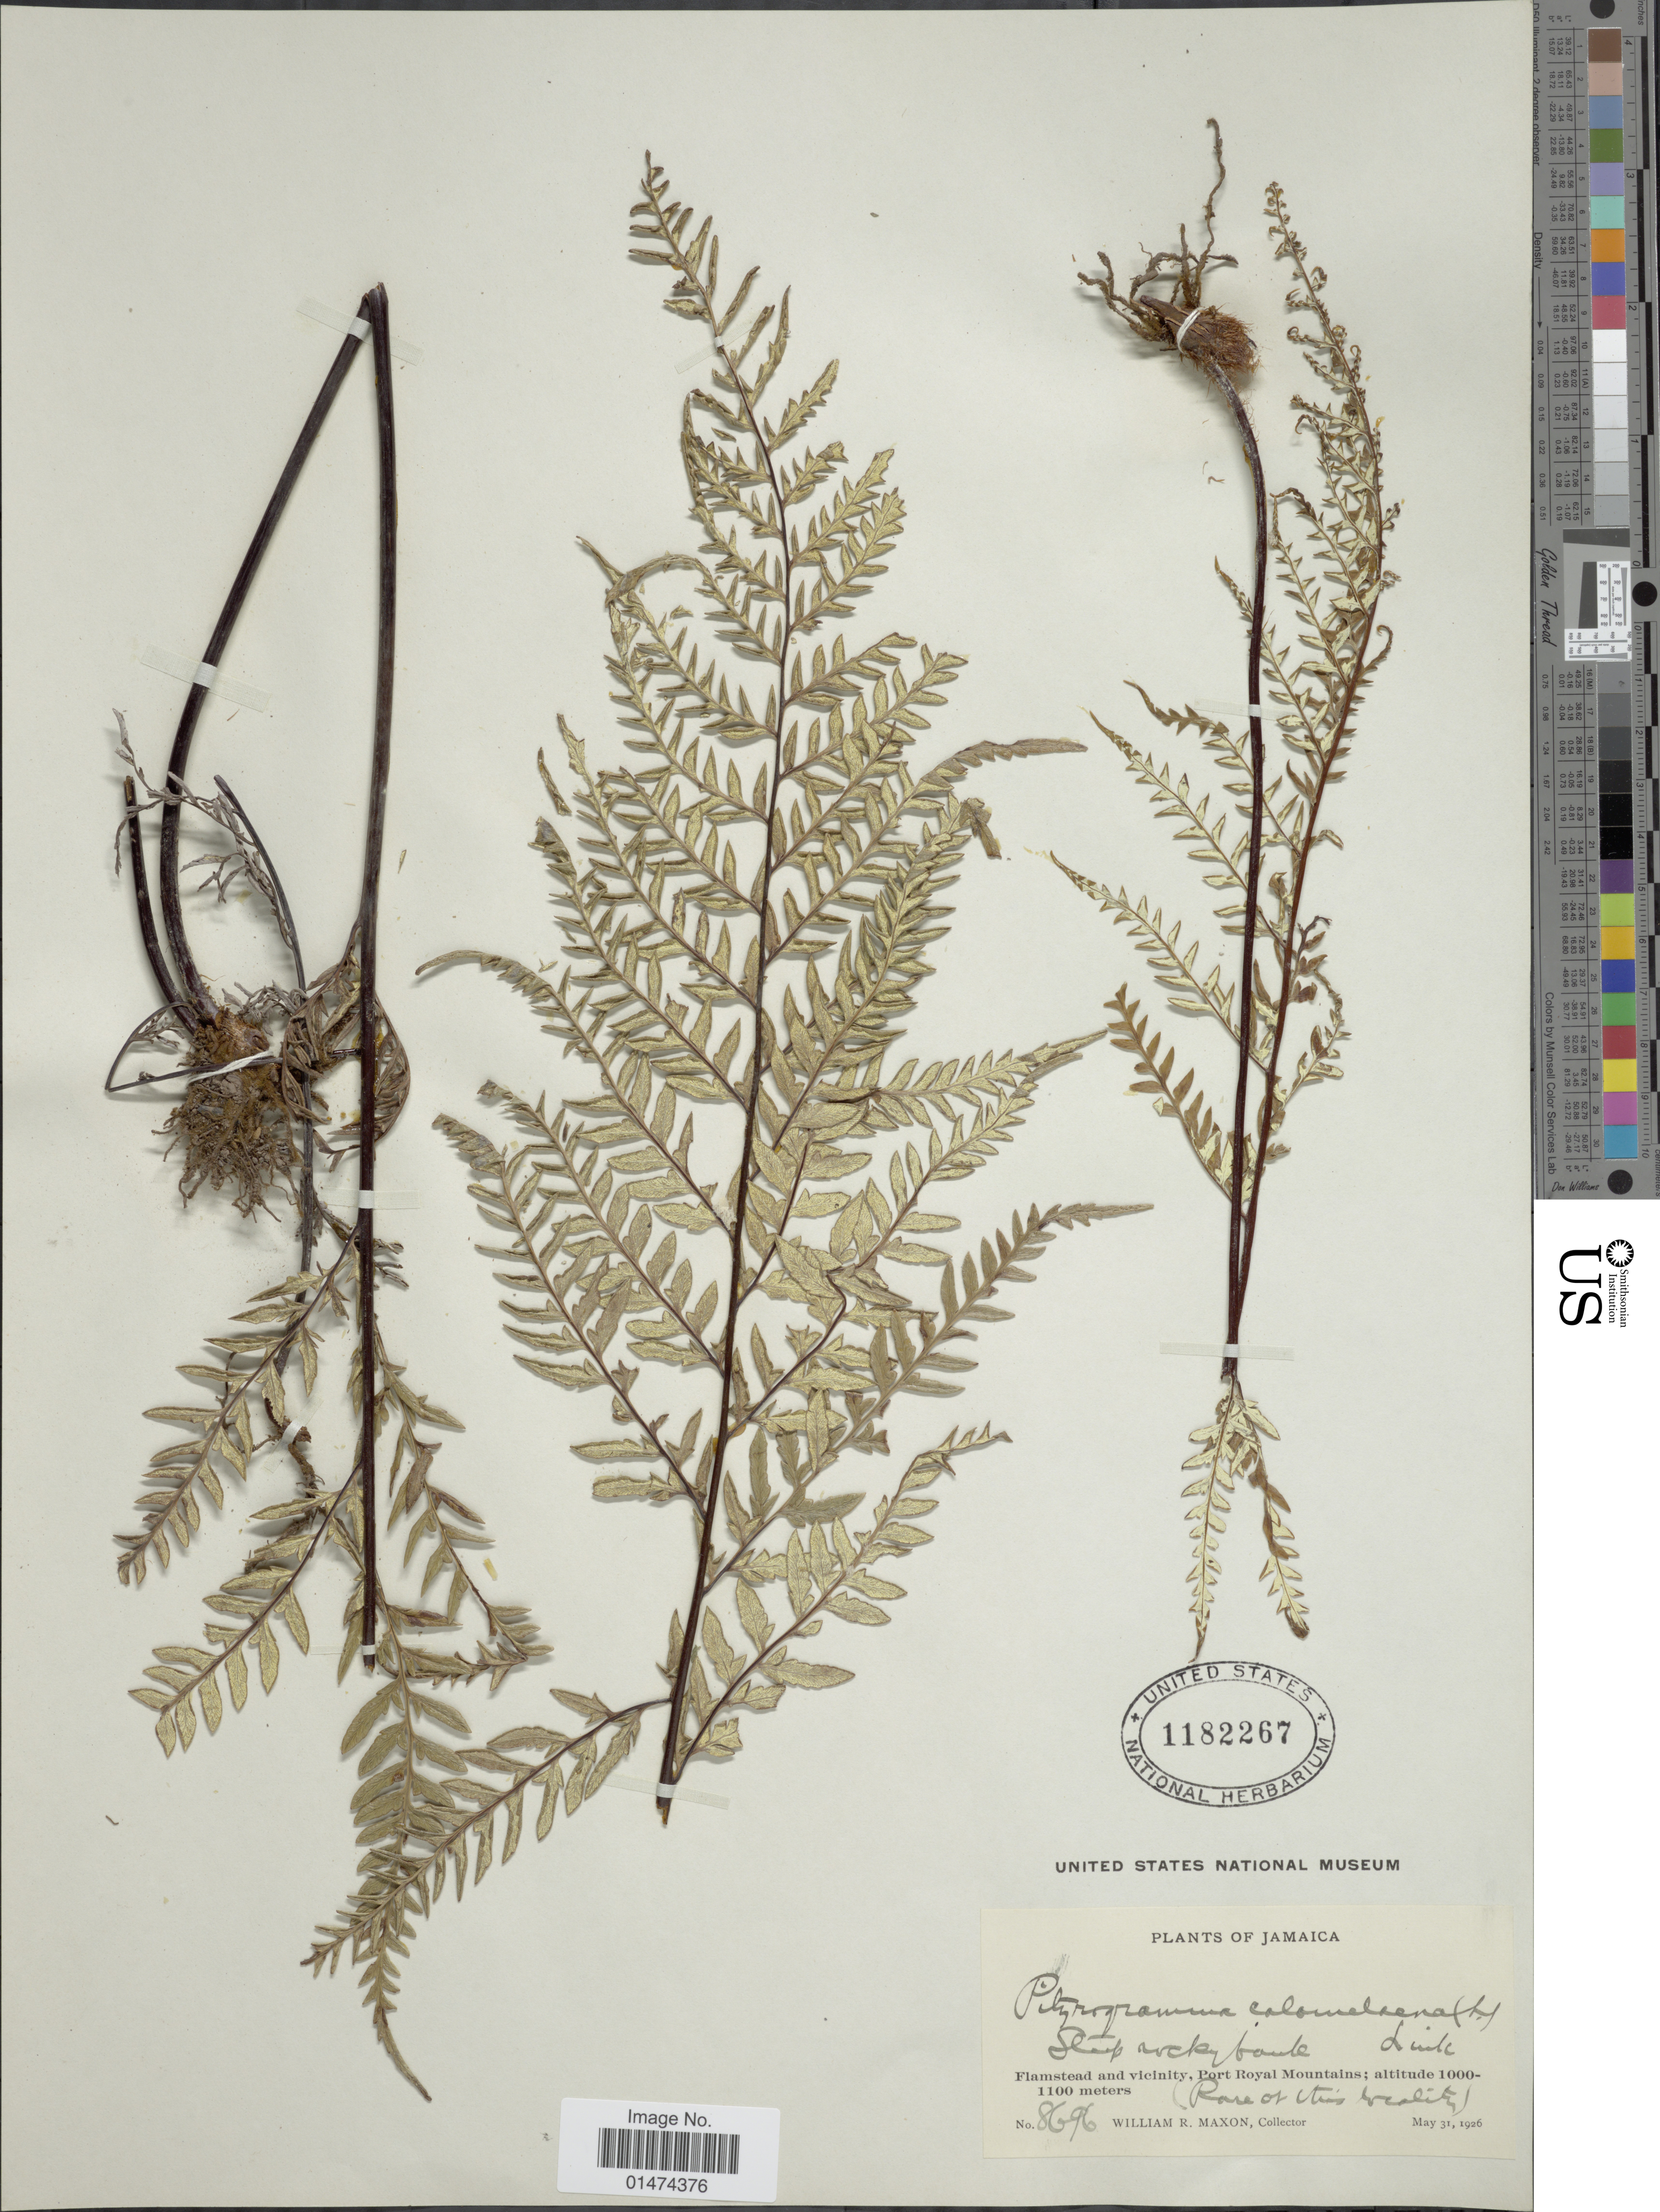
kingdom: Plantae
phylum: Tracheophyta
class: Polypodiopsida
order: Polypodiales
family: Pteridaceae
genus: Pityrogramma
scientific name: Pityrogramma calomelanos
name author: (L.) Link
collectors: W. R. Maxon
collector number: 8696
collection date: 1926-05-31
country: Jamaica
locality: Flamstead and vicinity, Port Royal Mountains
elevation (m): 1000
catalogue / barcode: US 1182267